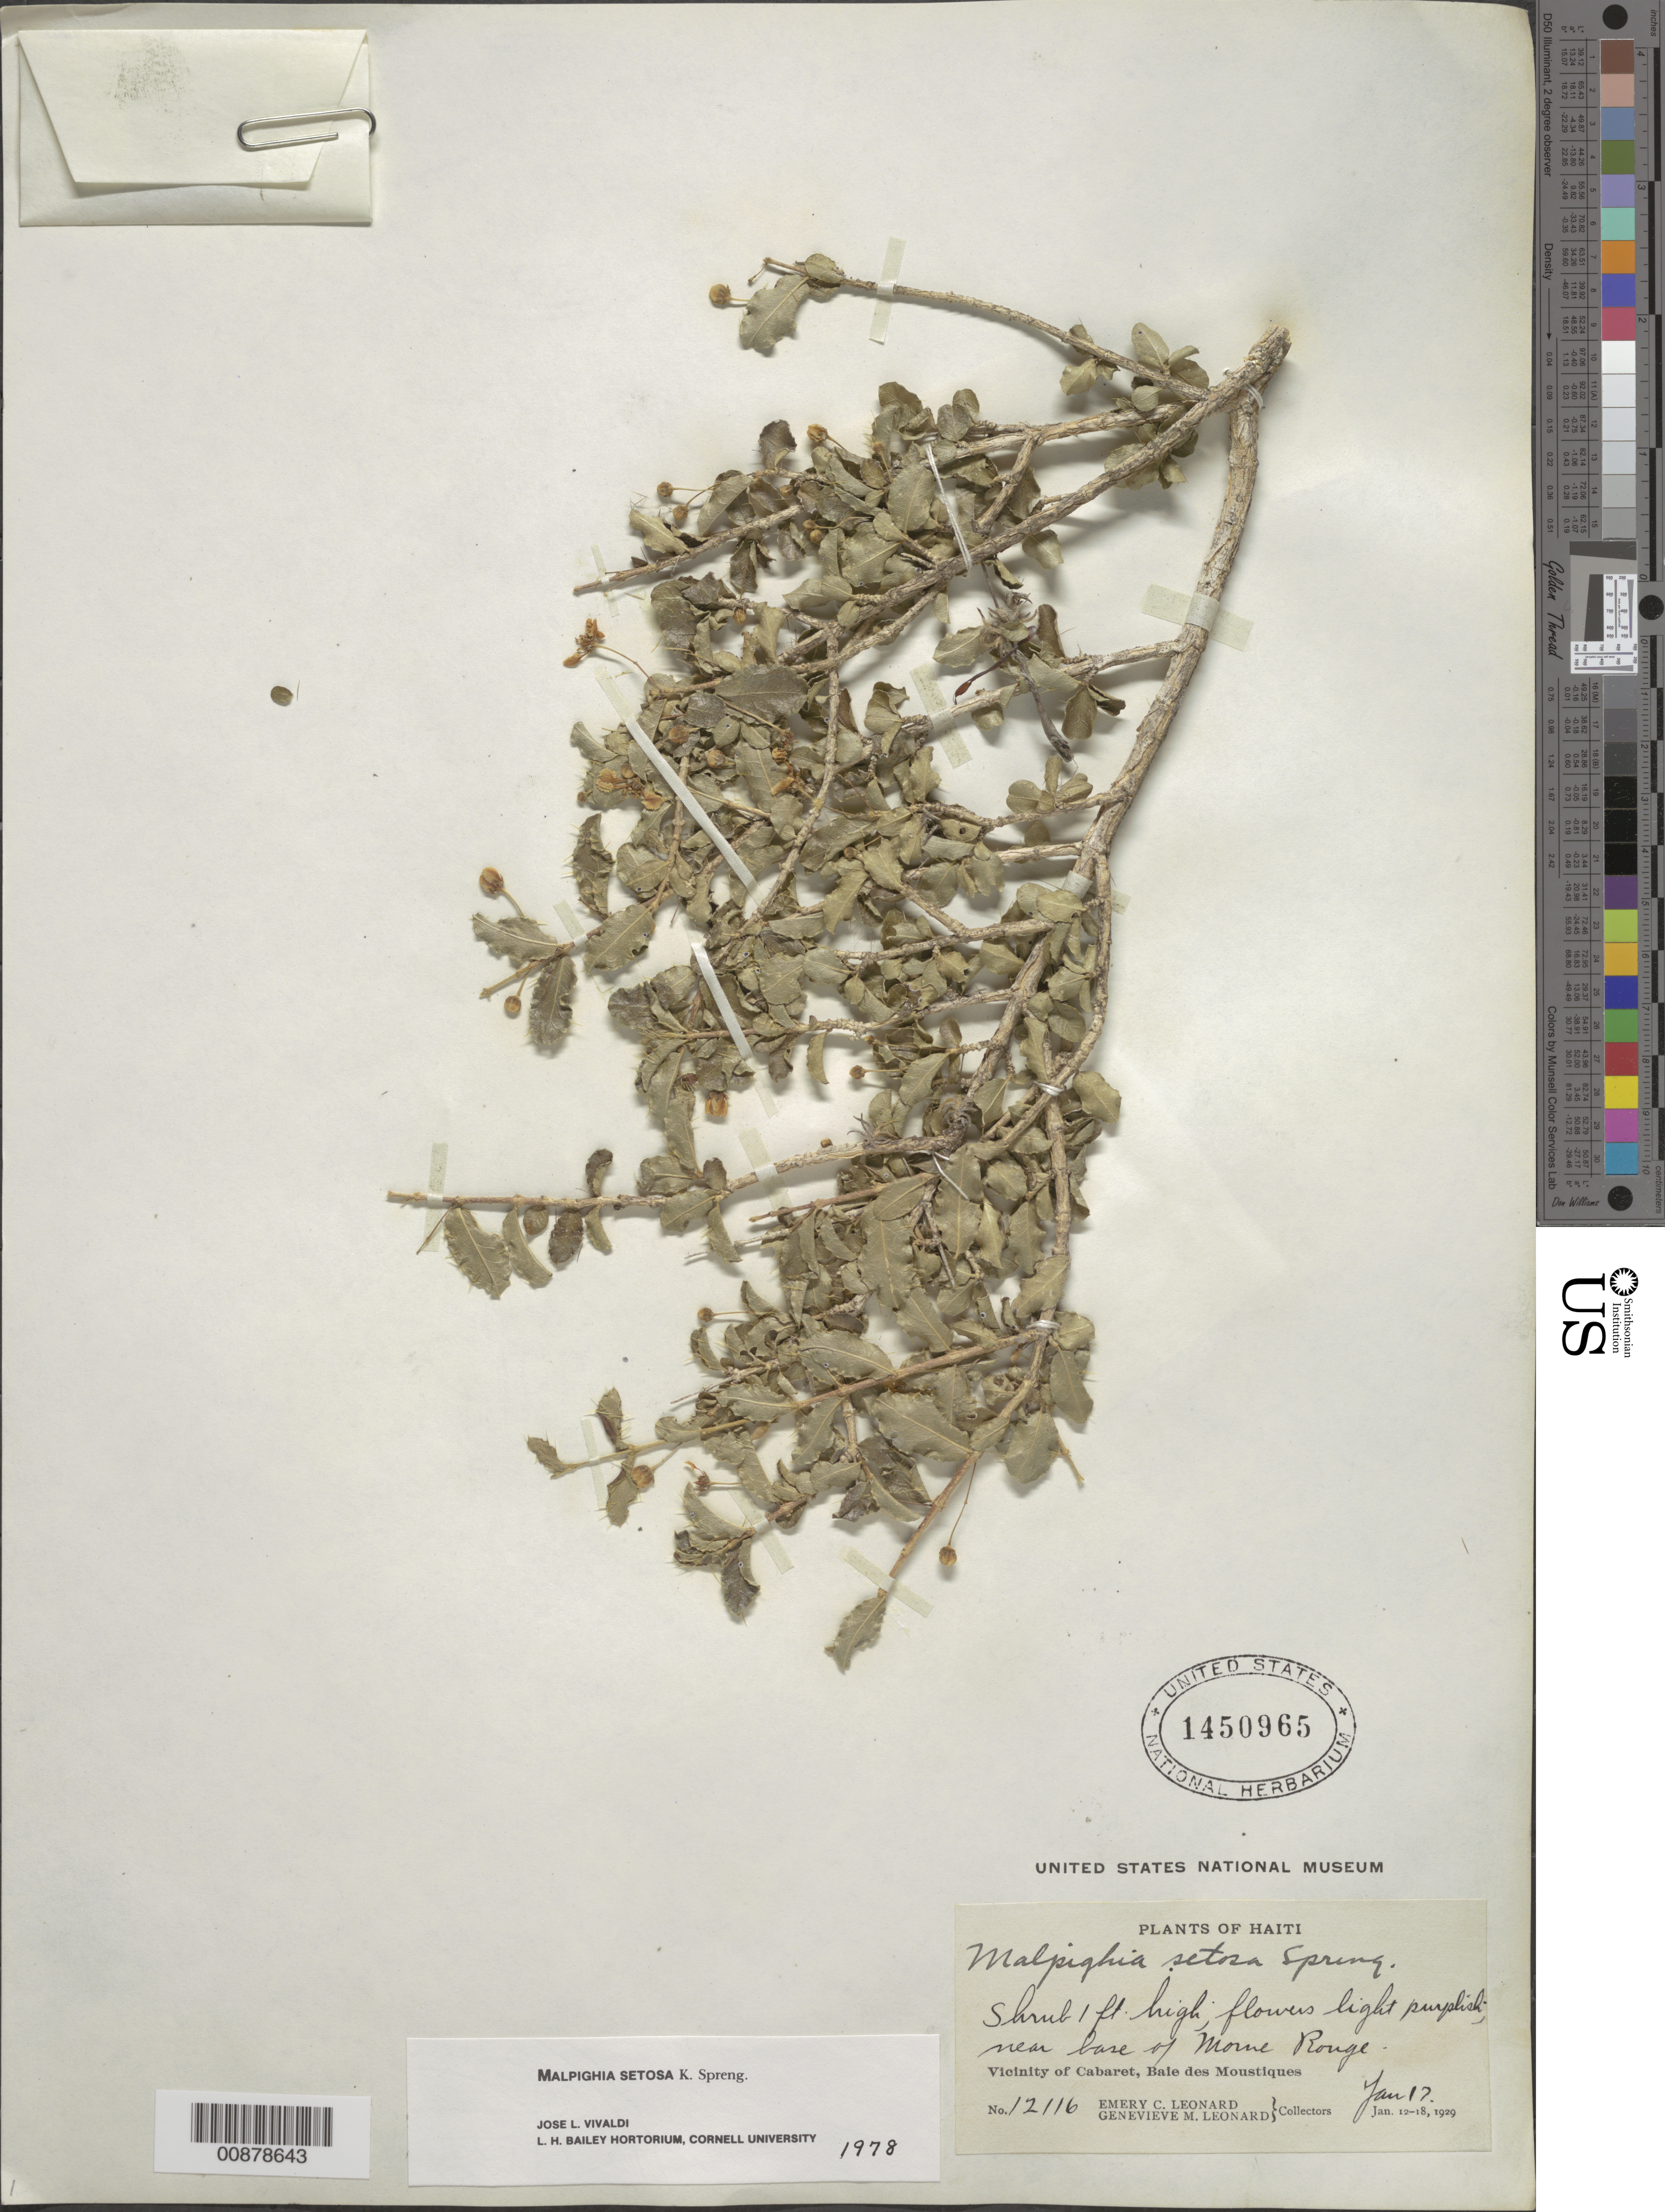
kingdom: Plantae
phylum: Tracheophyta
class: Magnoliopsida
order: Malpighiales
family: Malpighiaceae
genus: Malpighia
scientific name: Malpighia setosa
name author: Spreng.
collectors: E. C. Leonard & G. M. Leonard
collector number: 12116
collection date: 1929-01-17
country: Haiti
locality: Near base of Morne Rouge. Vicinity of Cabaret, Baie des Moustiques.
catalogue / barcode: US 1450965